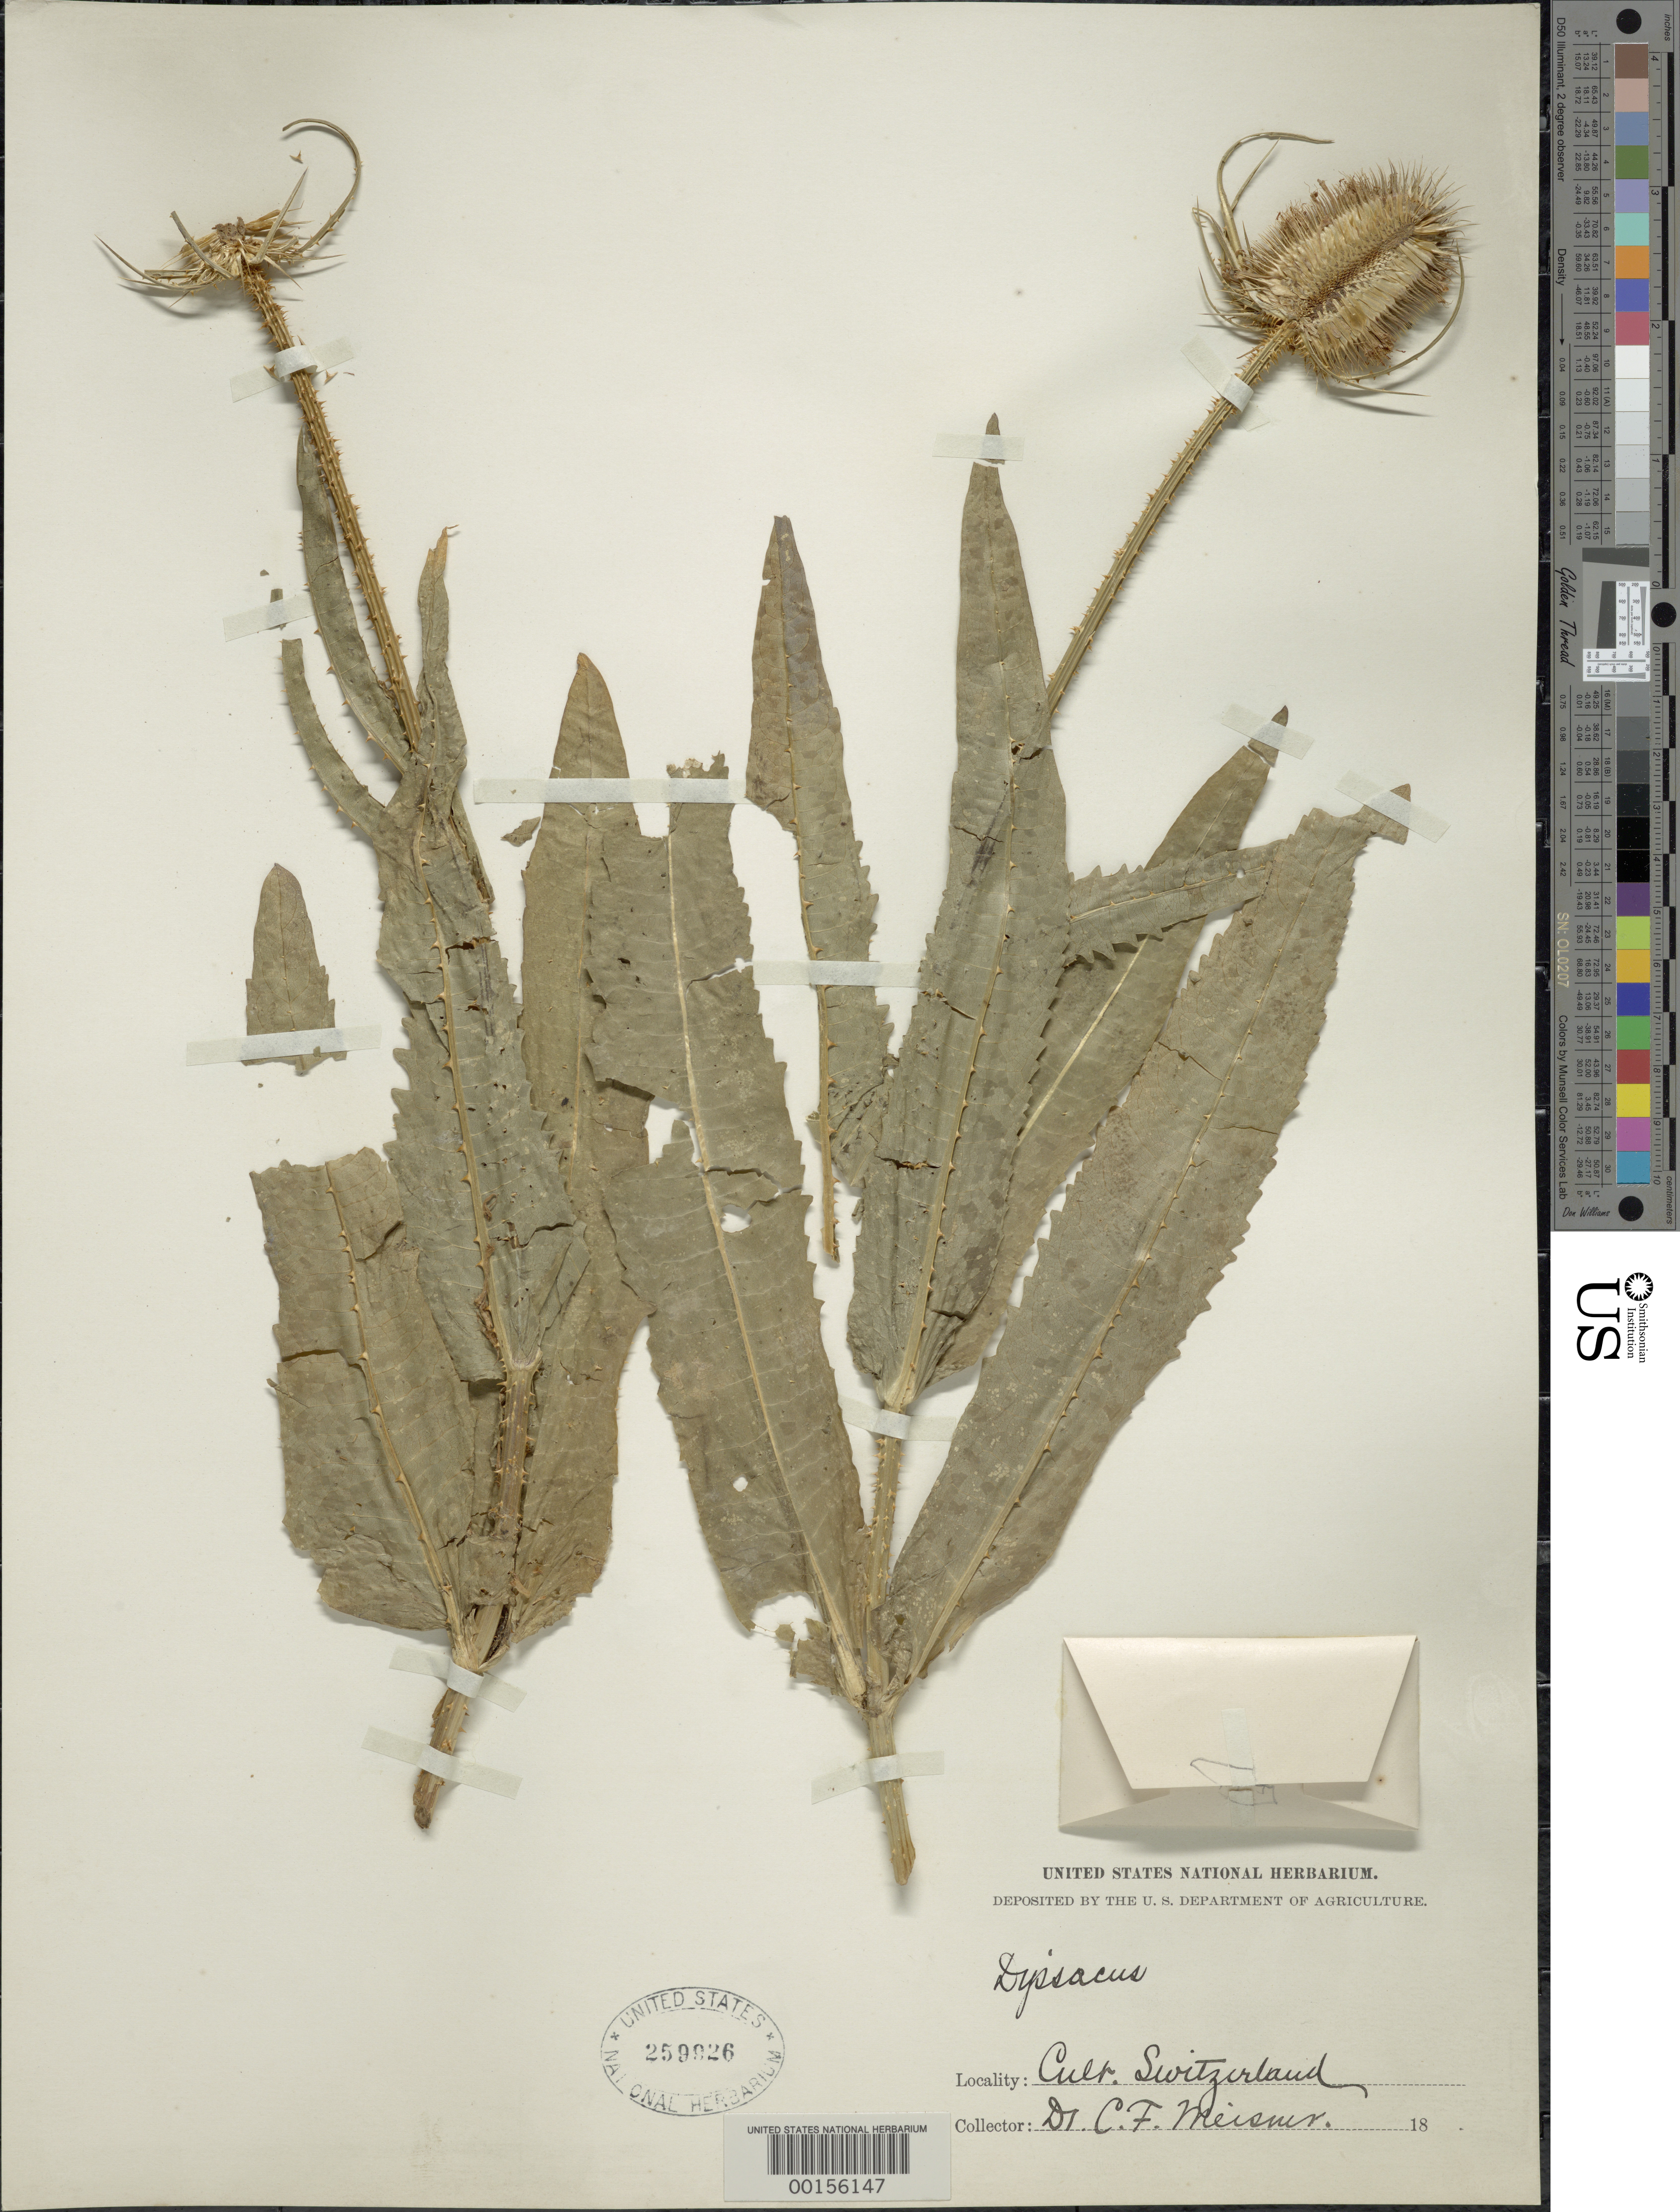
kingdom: Plantae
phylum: Tracheophyta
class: Magnoliopsida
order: Dipsacales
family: Caprifoliaceae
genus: Dipsacus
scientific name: Dipsacus sp.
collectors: C. F. D. Meisner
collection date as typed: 18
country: Switzerland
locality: Cult. Switzerland.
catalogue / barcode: US 259926